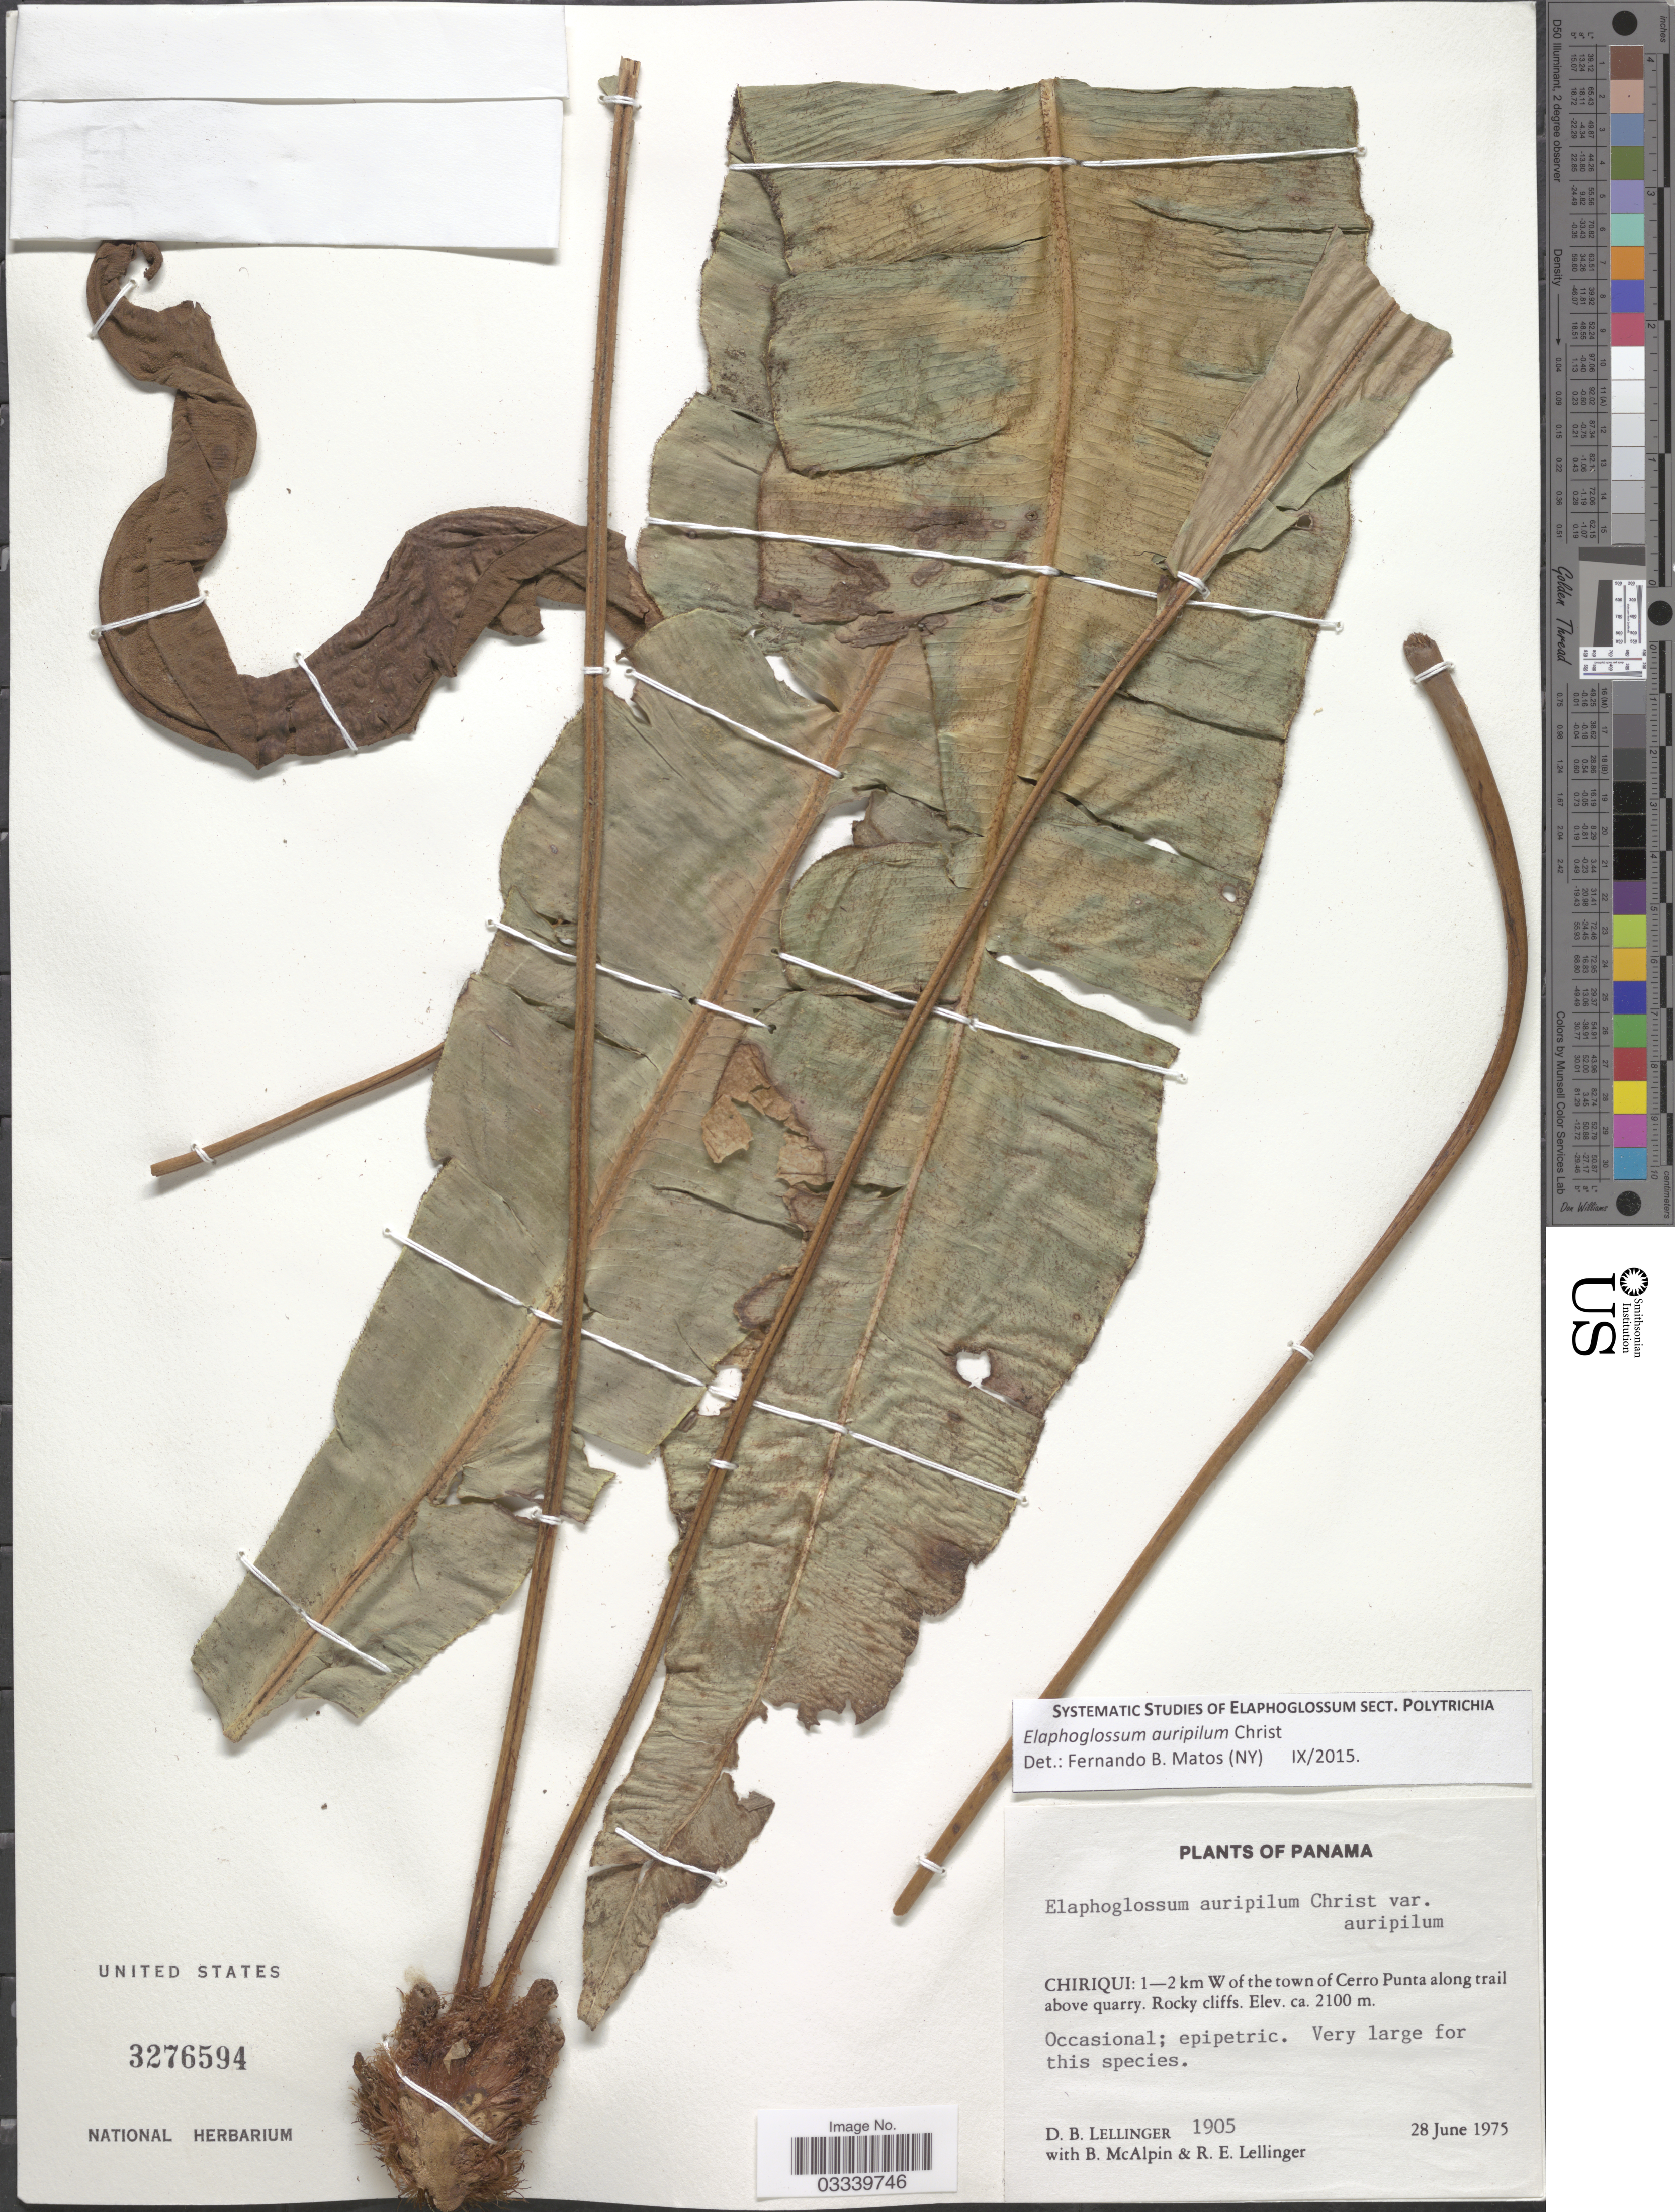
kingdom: Plantae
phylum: Tracheophyta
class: Polypodiopsida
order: Polypodiales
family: Dryopteridaceae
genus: Elaphoglossum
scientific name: Elaphoglossum auripilum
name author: Christ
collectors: D. B. Lellinger, B. McAlpin & R. E. Lellinger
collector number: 1905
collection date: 1975-06-28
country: Panama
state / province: Chiriquí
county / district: Bugaba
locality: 1-2 km W of the town of Cerro Punta along trail above quarry.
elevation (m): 2100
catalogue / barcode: US 3276594